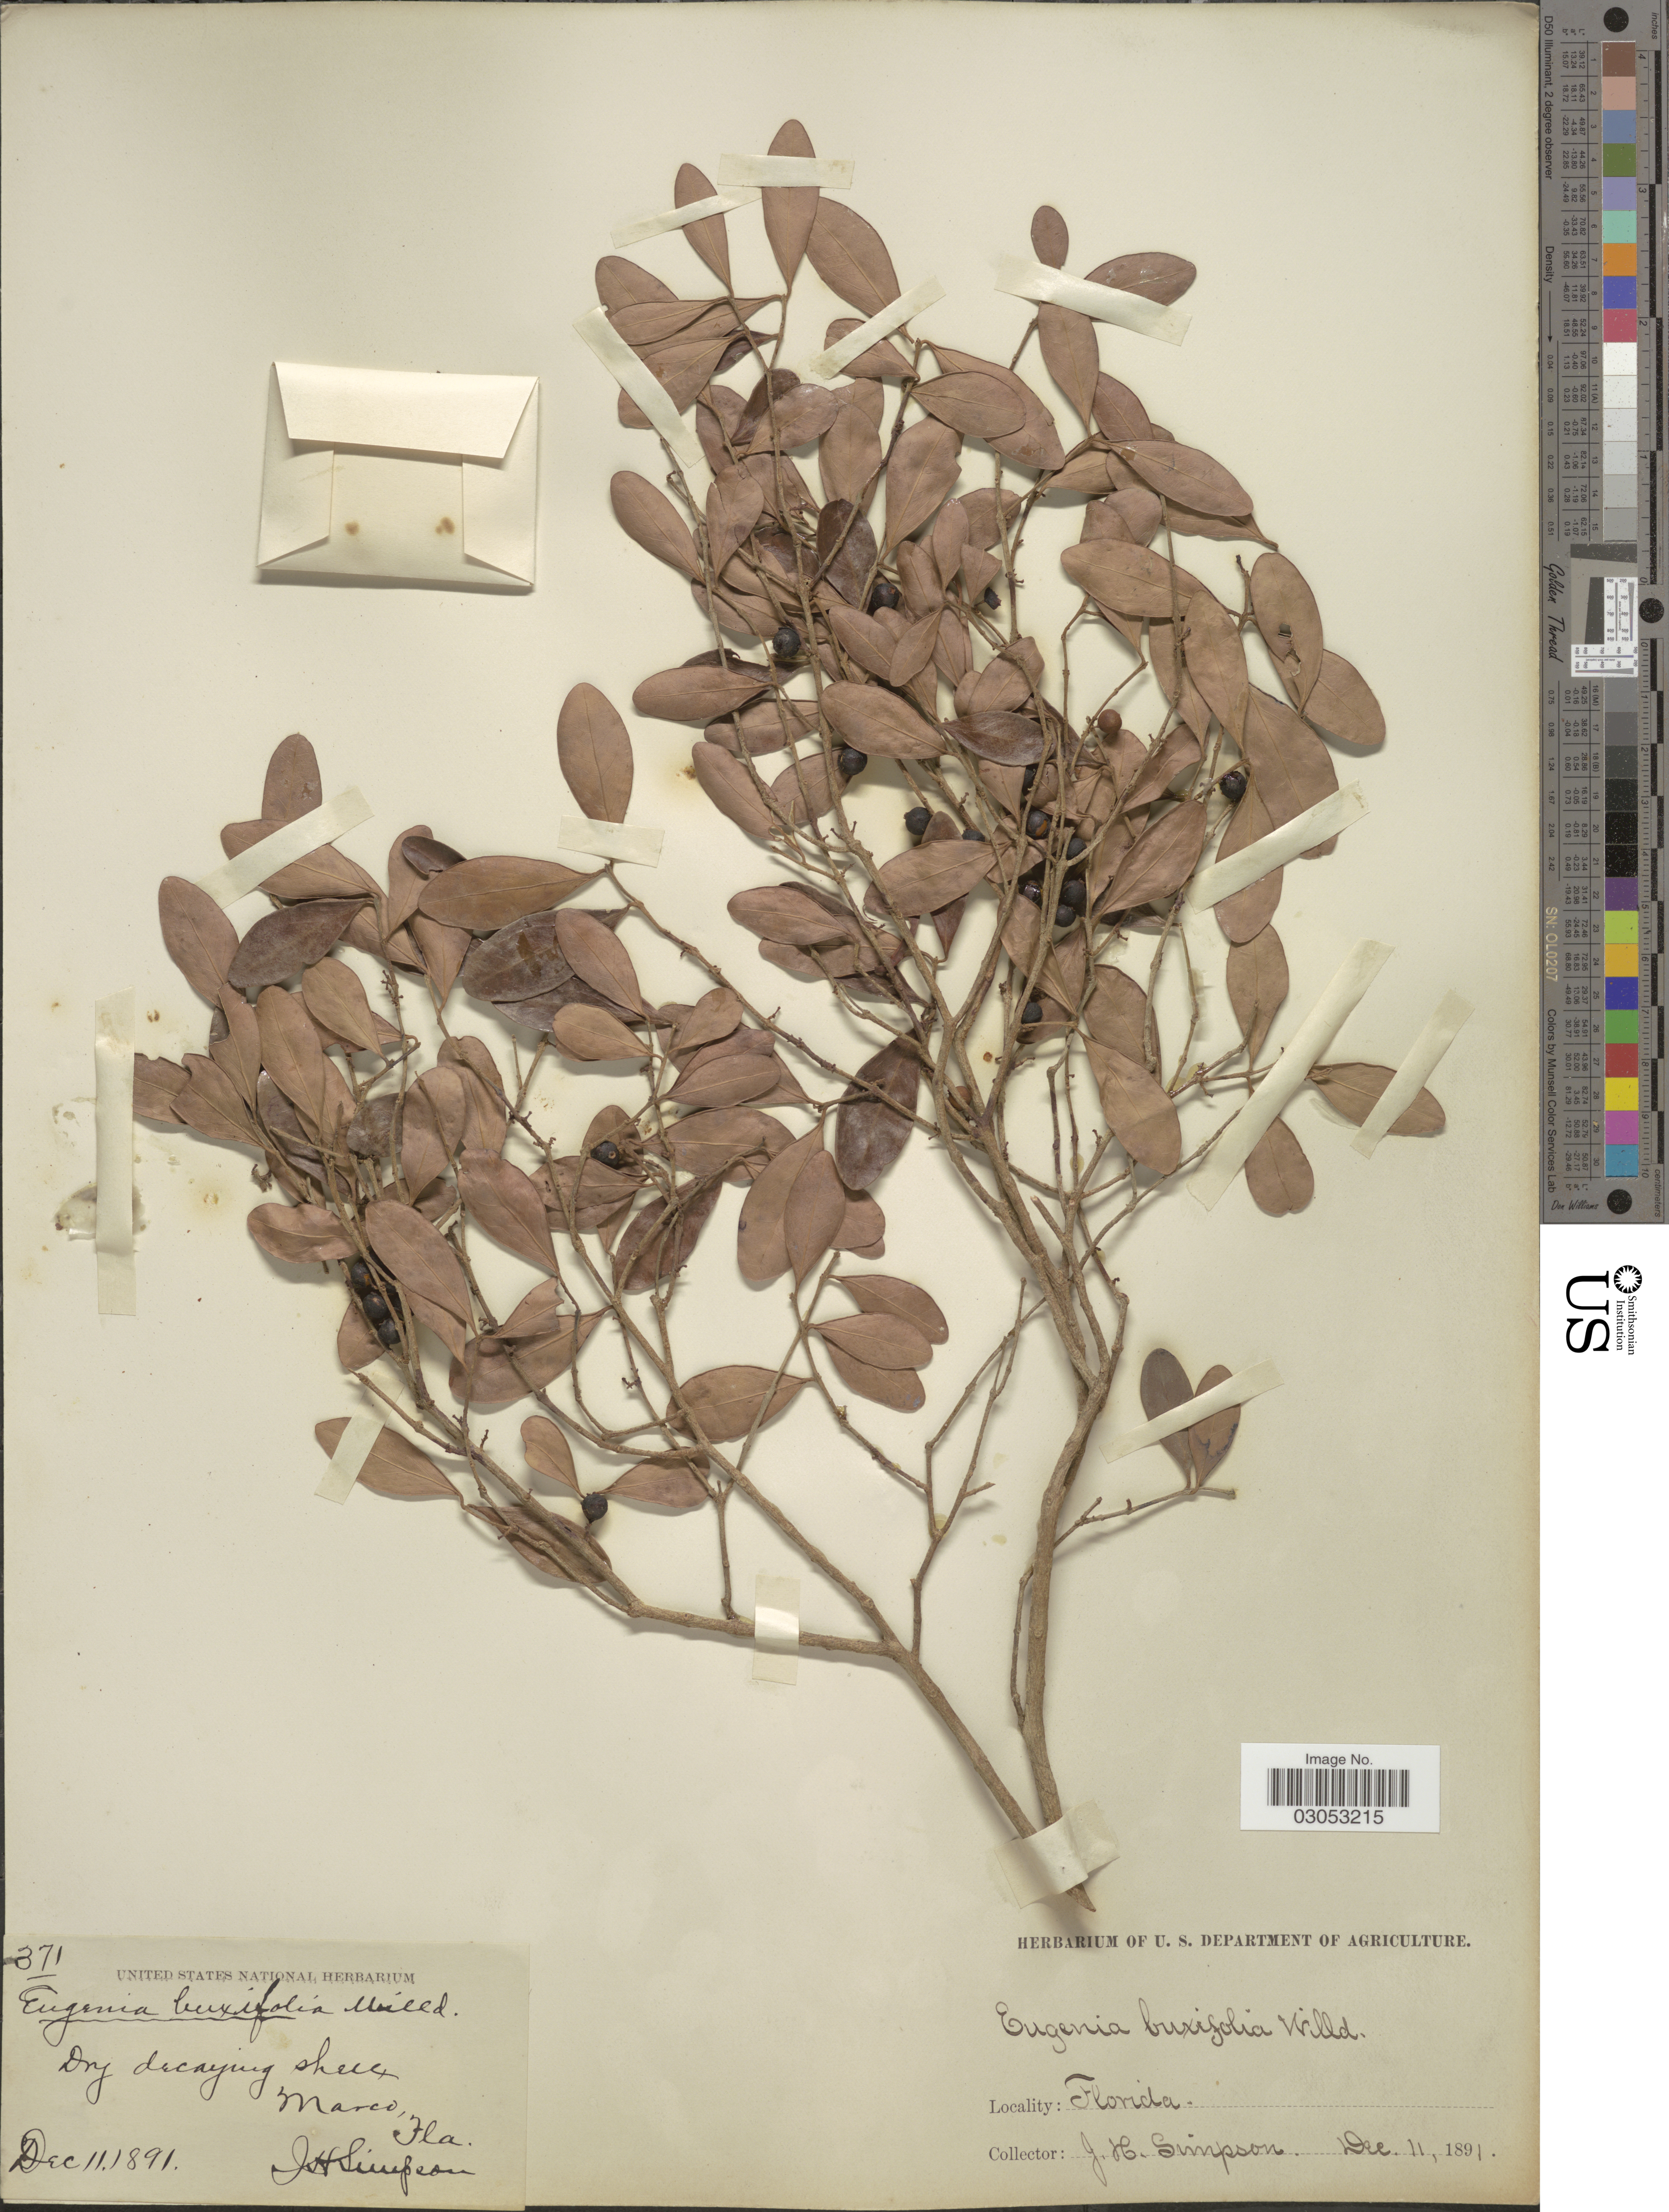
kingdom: Plantae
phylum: Tracheophyta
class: Magnoliopsida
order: Myrtales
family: Myrtaceae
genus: Eugenia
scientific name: Eugenia foetida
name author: Pers.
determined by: Strong, Mark T., (BOT), Smithsonian Institution - National Museum of Natural History (UNITED STATES)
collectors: J. H. Simpson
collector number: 371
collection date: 1891-12-11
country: United States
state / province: Florida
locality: Marco, Fla.